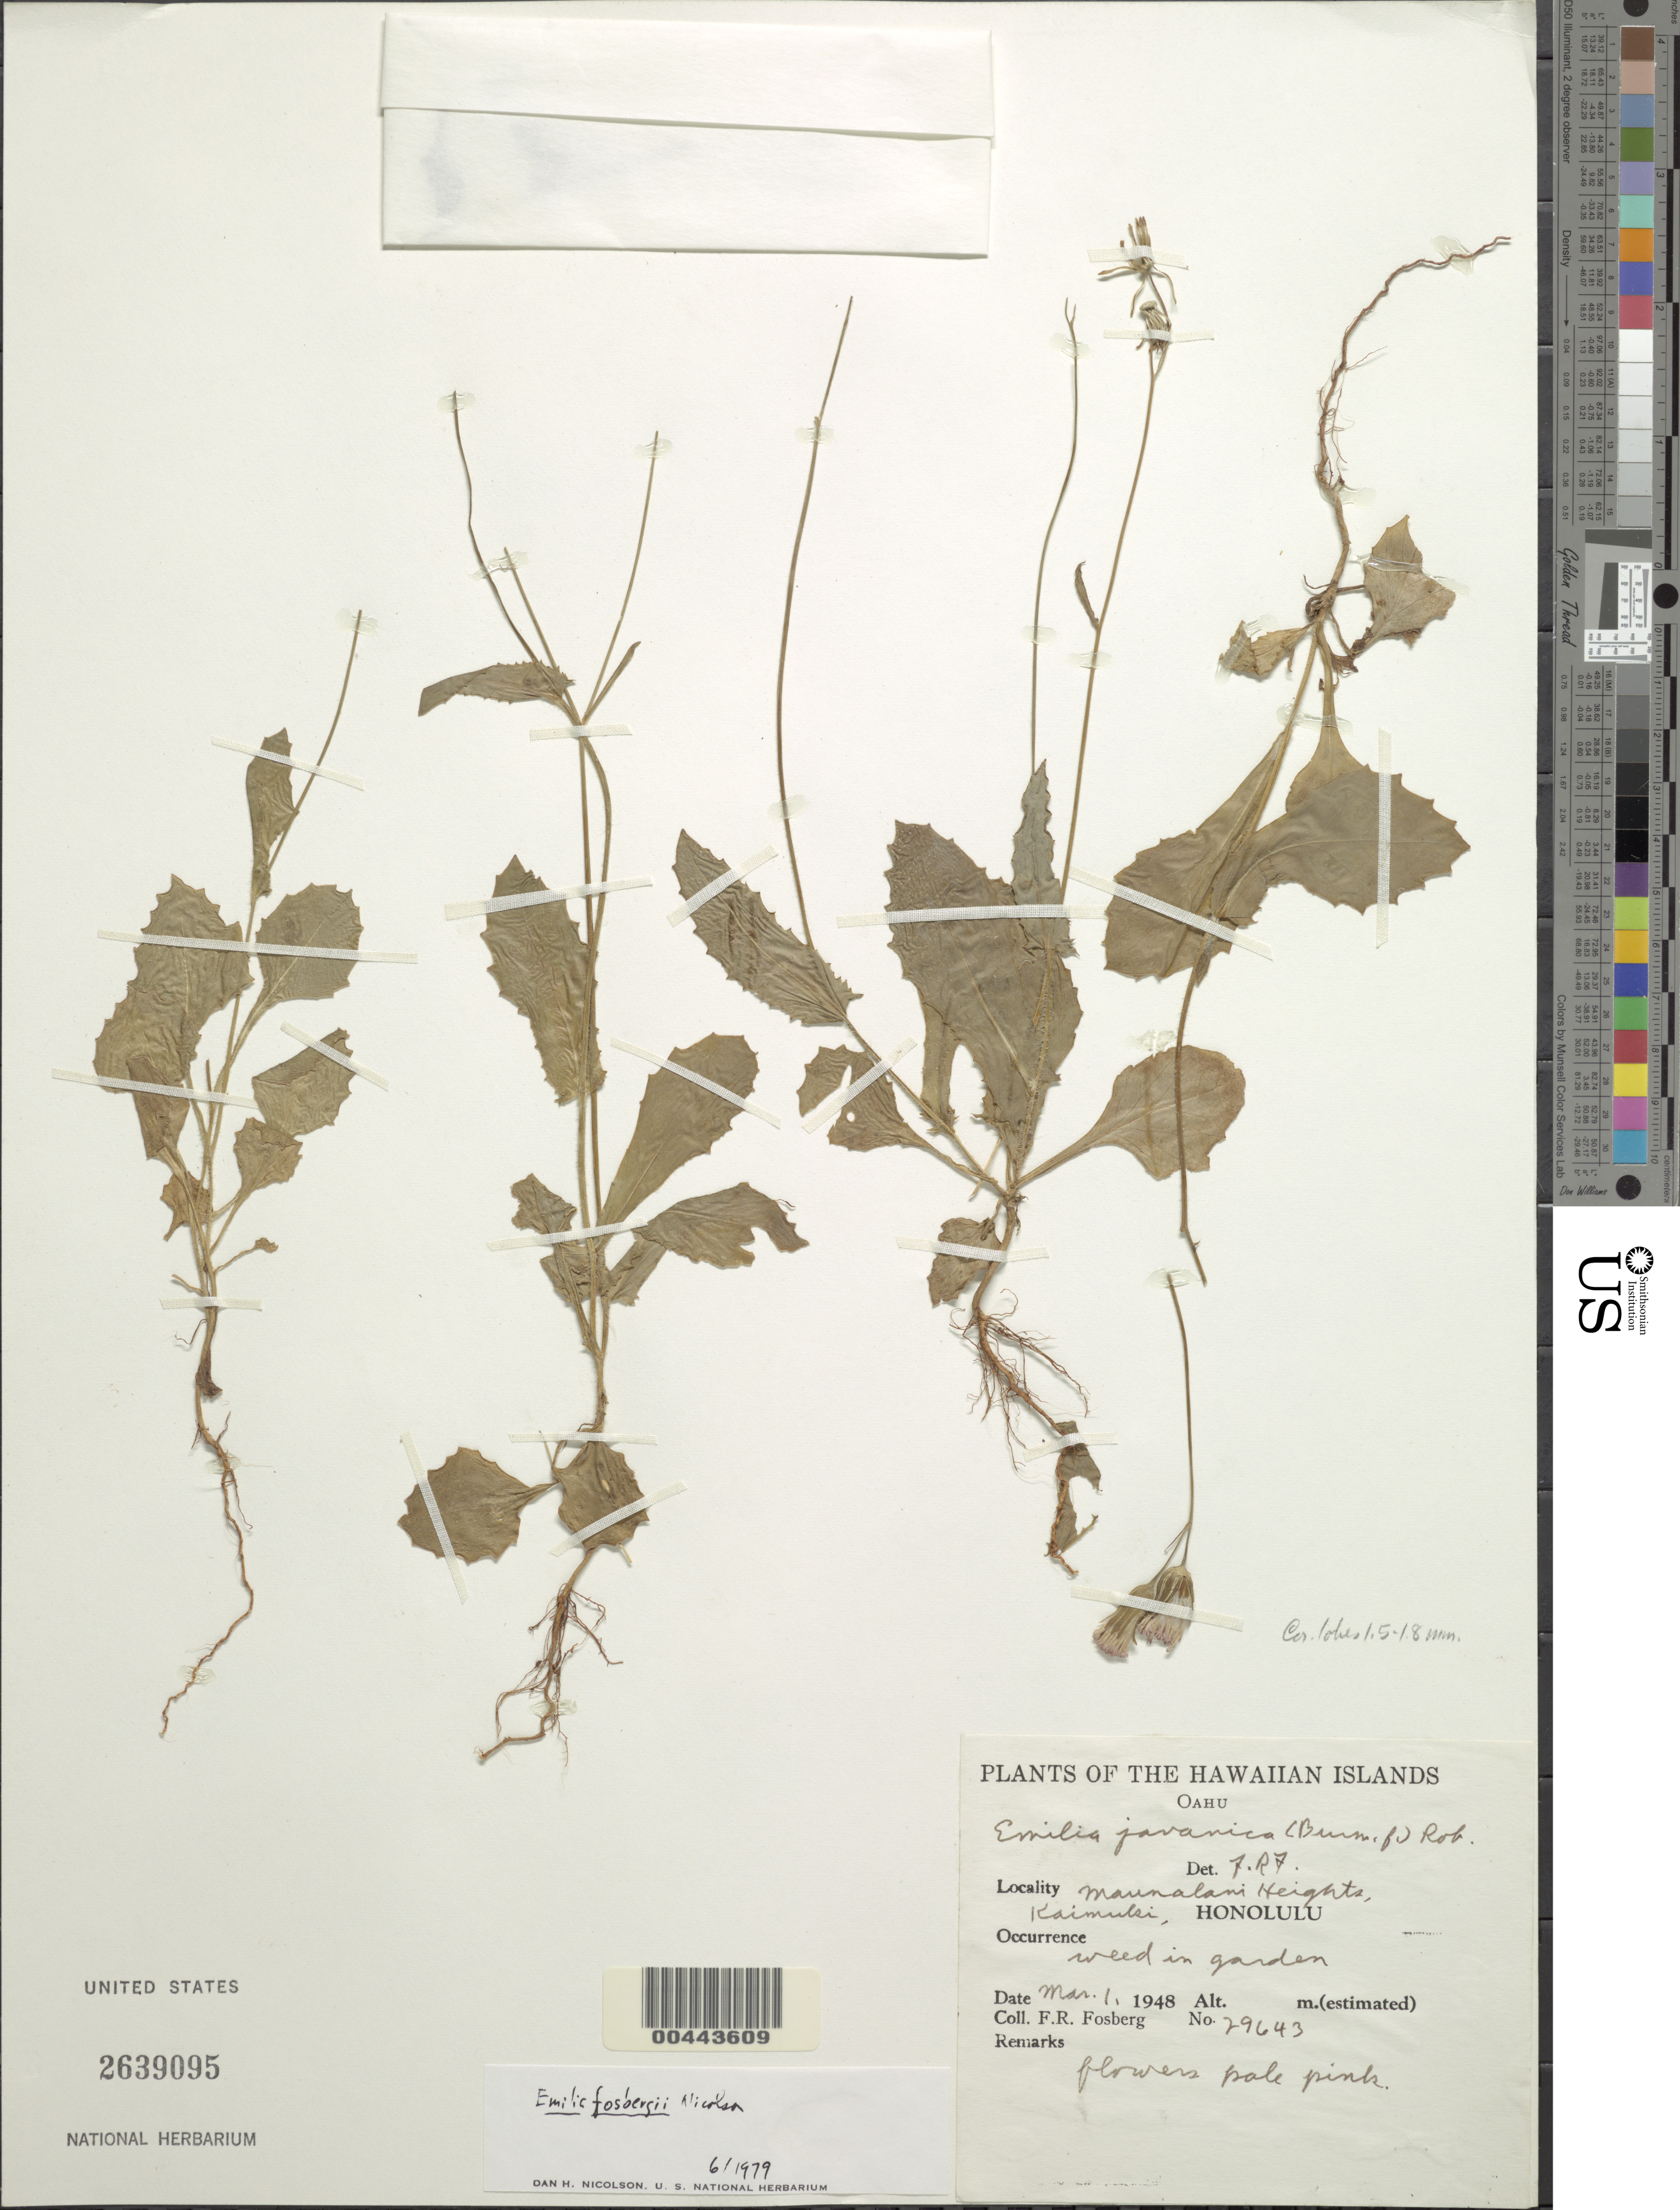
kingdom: Plantae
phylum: Tracheophyta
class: Magnoliopsida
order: Asterales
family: Asteraceae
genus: Emilia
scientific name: Emilia fosbergii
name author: Nicolson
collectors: F. R. Fosberg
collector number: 29643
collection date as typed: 1 Mar 1948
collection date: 1948-03-01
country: United States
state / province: Hawaii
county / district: Honolulu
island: Oahu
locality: Maunalani Heights, Kaimuki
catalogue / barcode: US 2639095